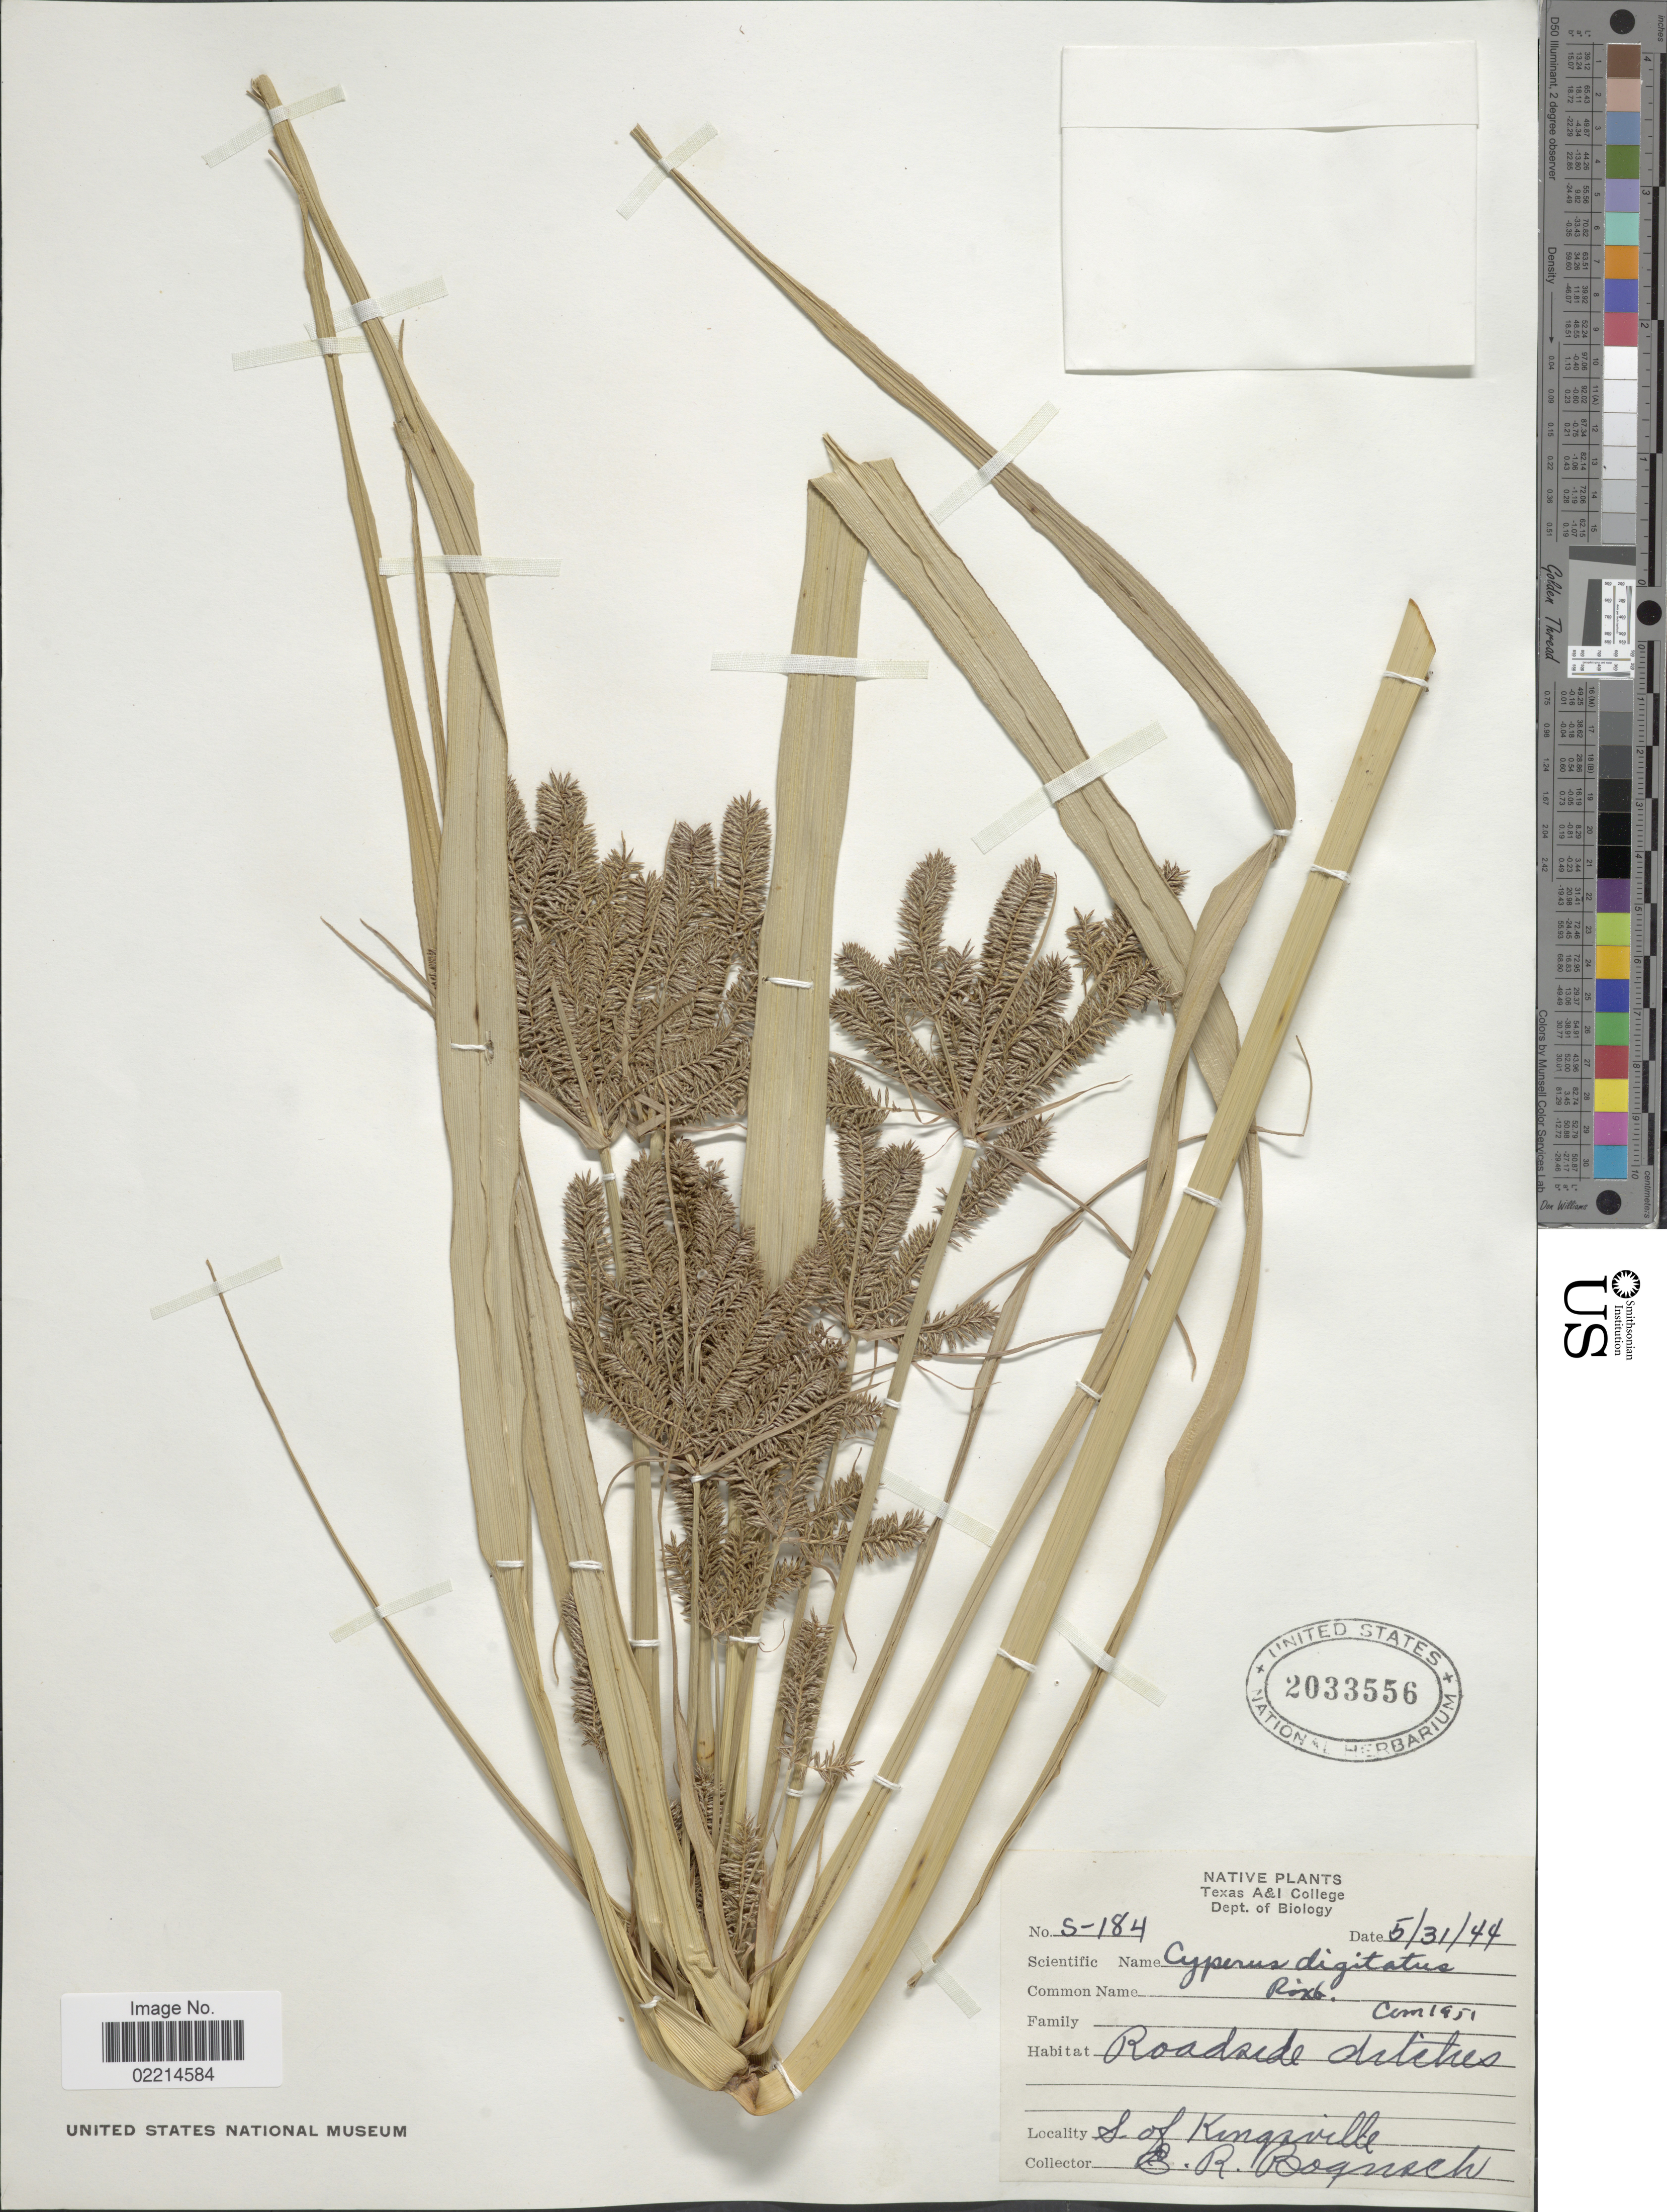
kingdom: Plantae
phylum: Tracheophyta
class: Liliopsida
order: Poales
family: Cyperaceae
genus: Cyperus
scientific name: Cyperus digitatus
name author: Roxb.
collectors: E. Bogusch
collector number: S-184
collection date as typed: Transcribed d/m/y: 31/5/44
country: United States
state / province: Texas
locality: Native plants, Roadside ditches, S. of Kingsville.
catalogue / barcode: US 2033556